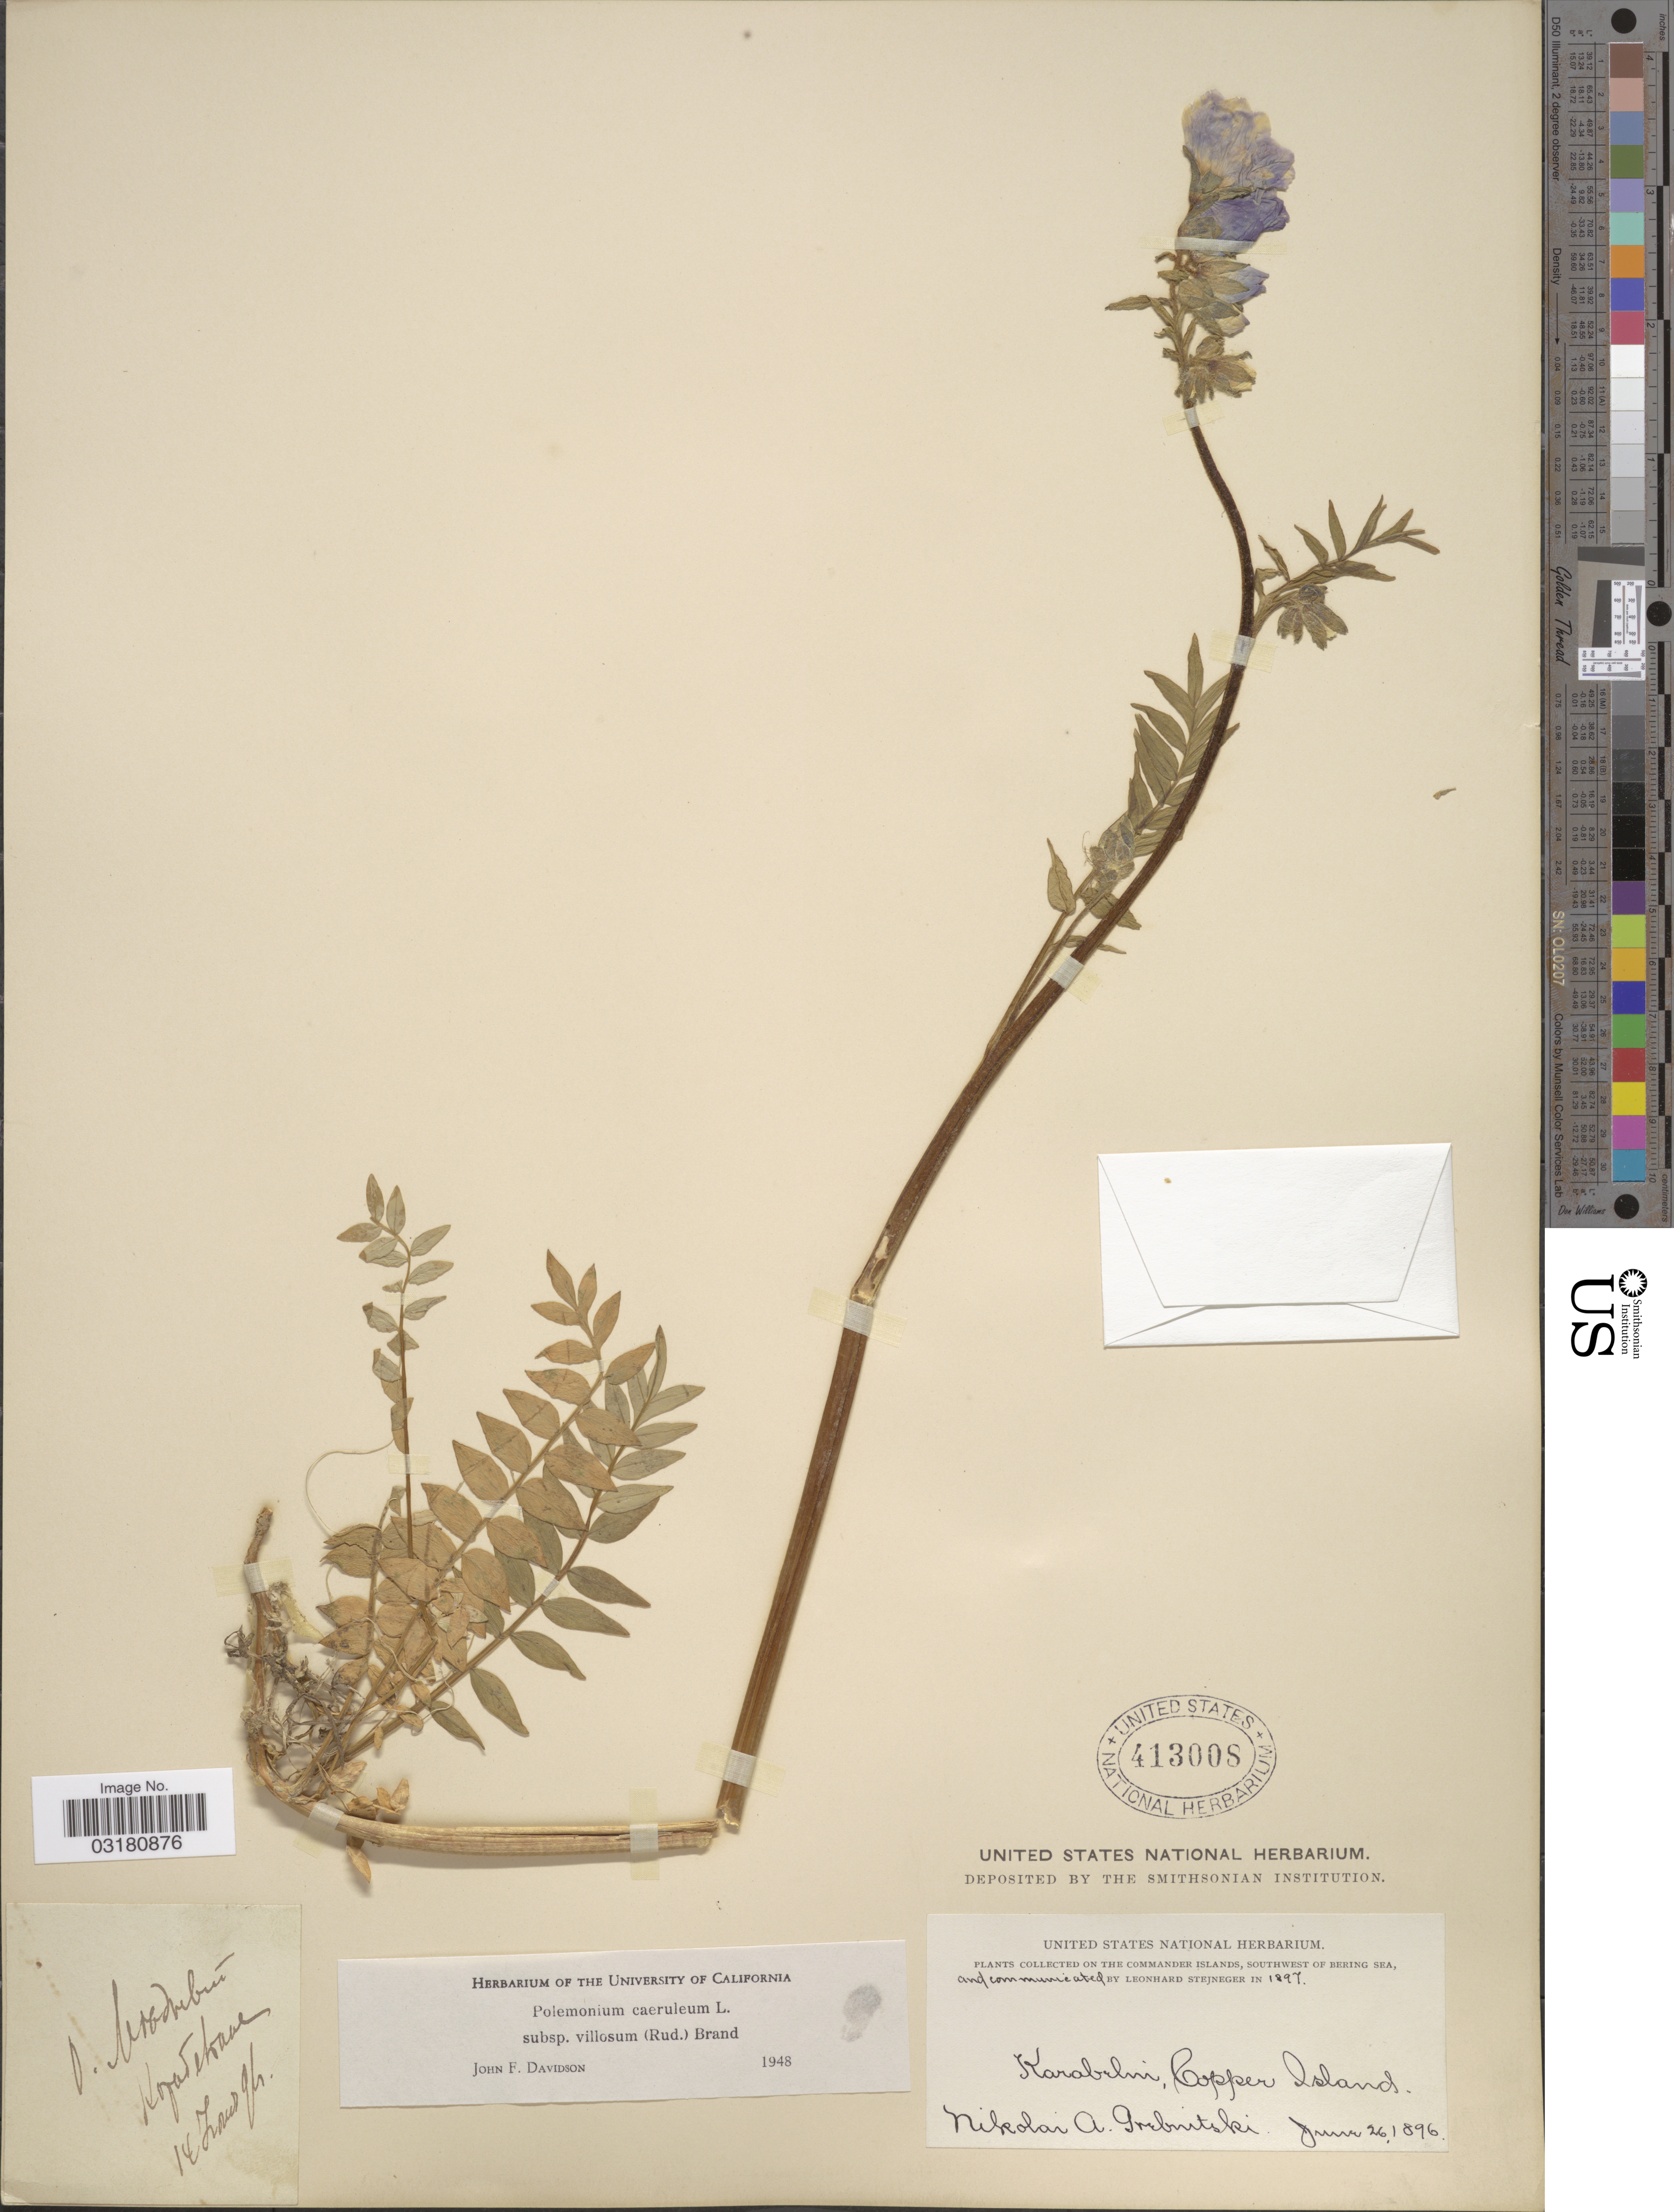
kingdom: Plantae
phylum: Tracheophyta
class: Magnoliopsida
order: Ericales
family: Polemoniaceae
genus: Polemonium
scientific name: Polemonium caeruleum subsp. villosum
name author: (Rudolph ex Georgi) Brand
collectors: N. Grebritski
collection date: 1896-06-26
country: Russian Federation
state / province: Kamchatka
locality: Southwest of Bering Sea. Karabelni, Copper Island.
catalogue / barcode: US 413008